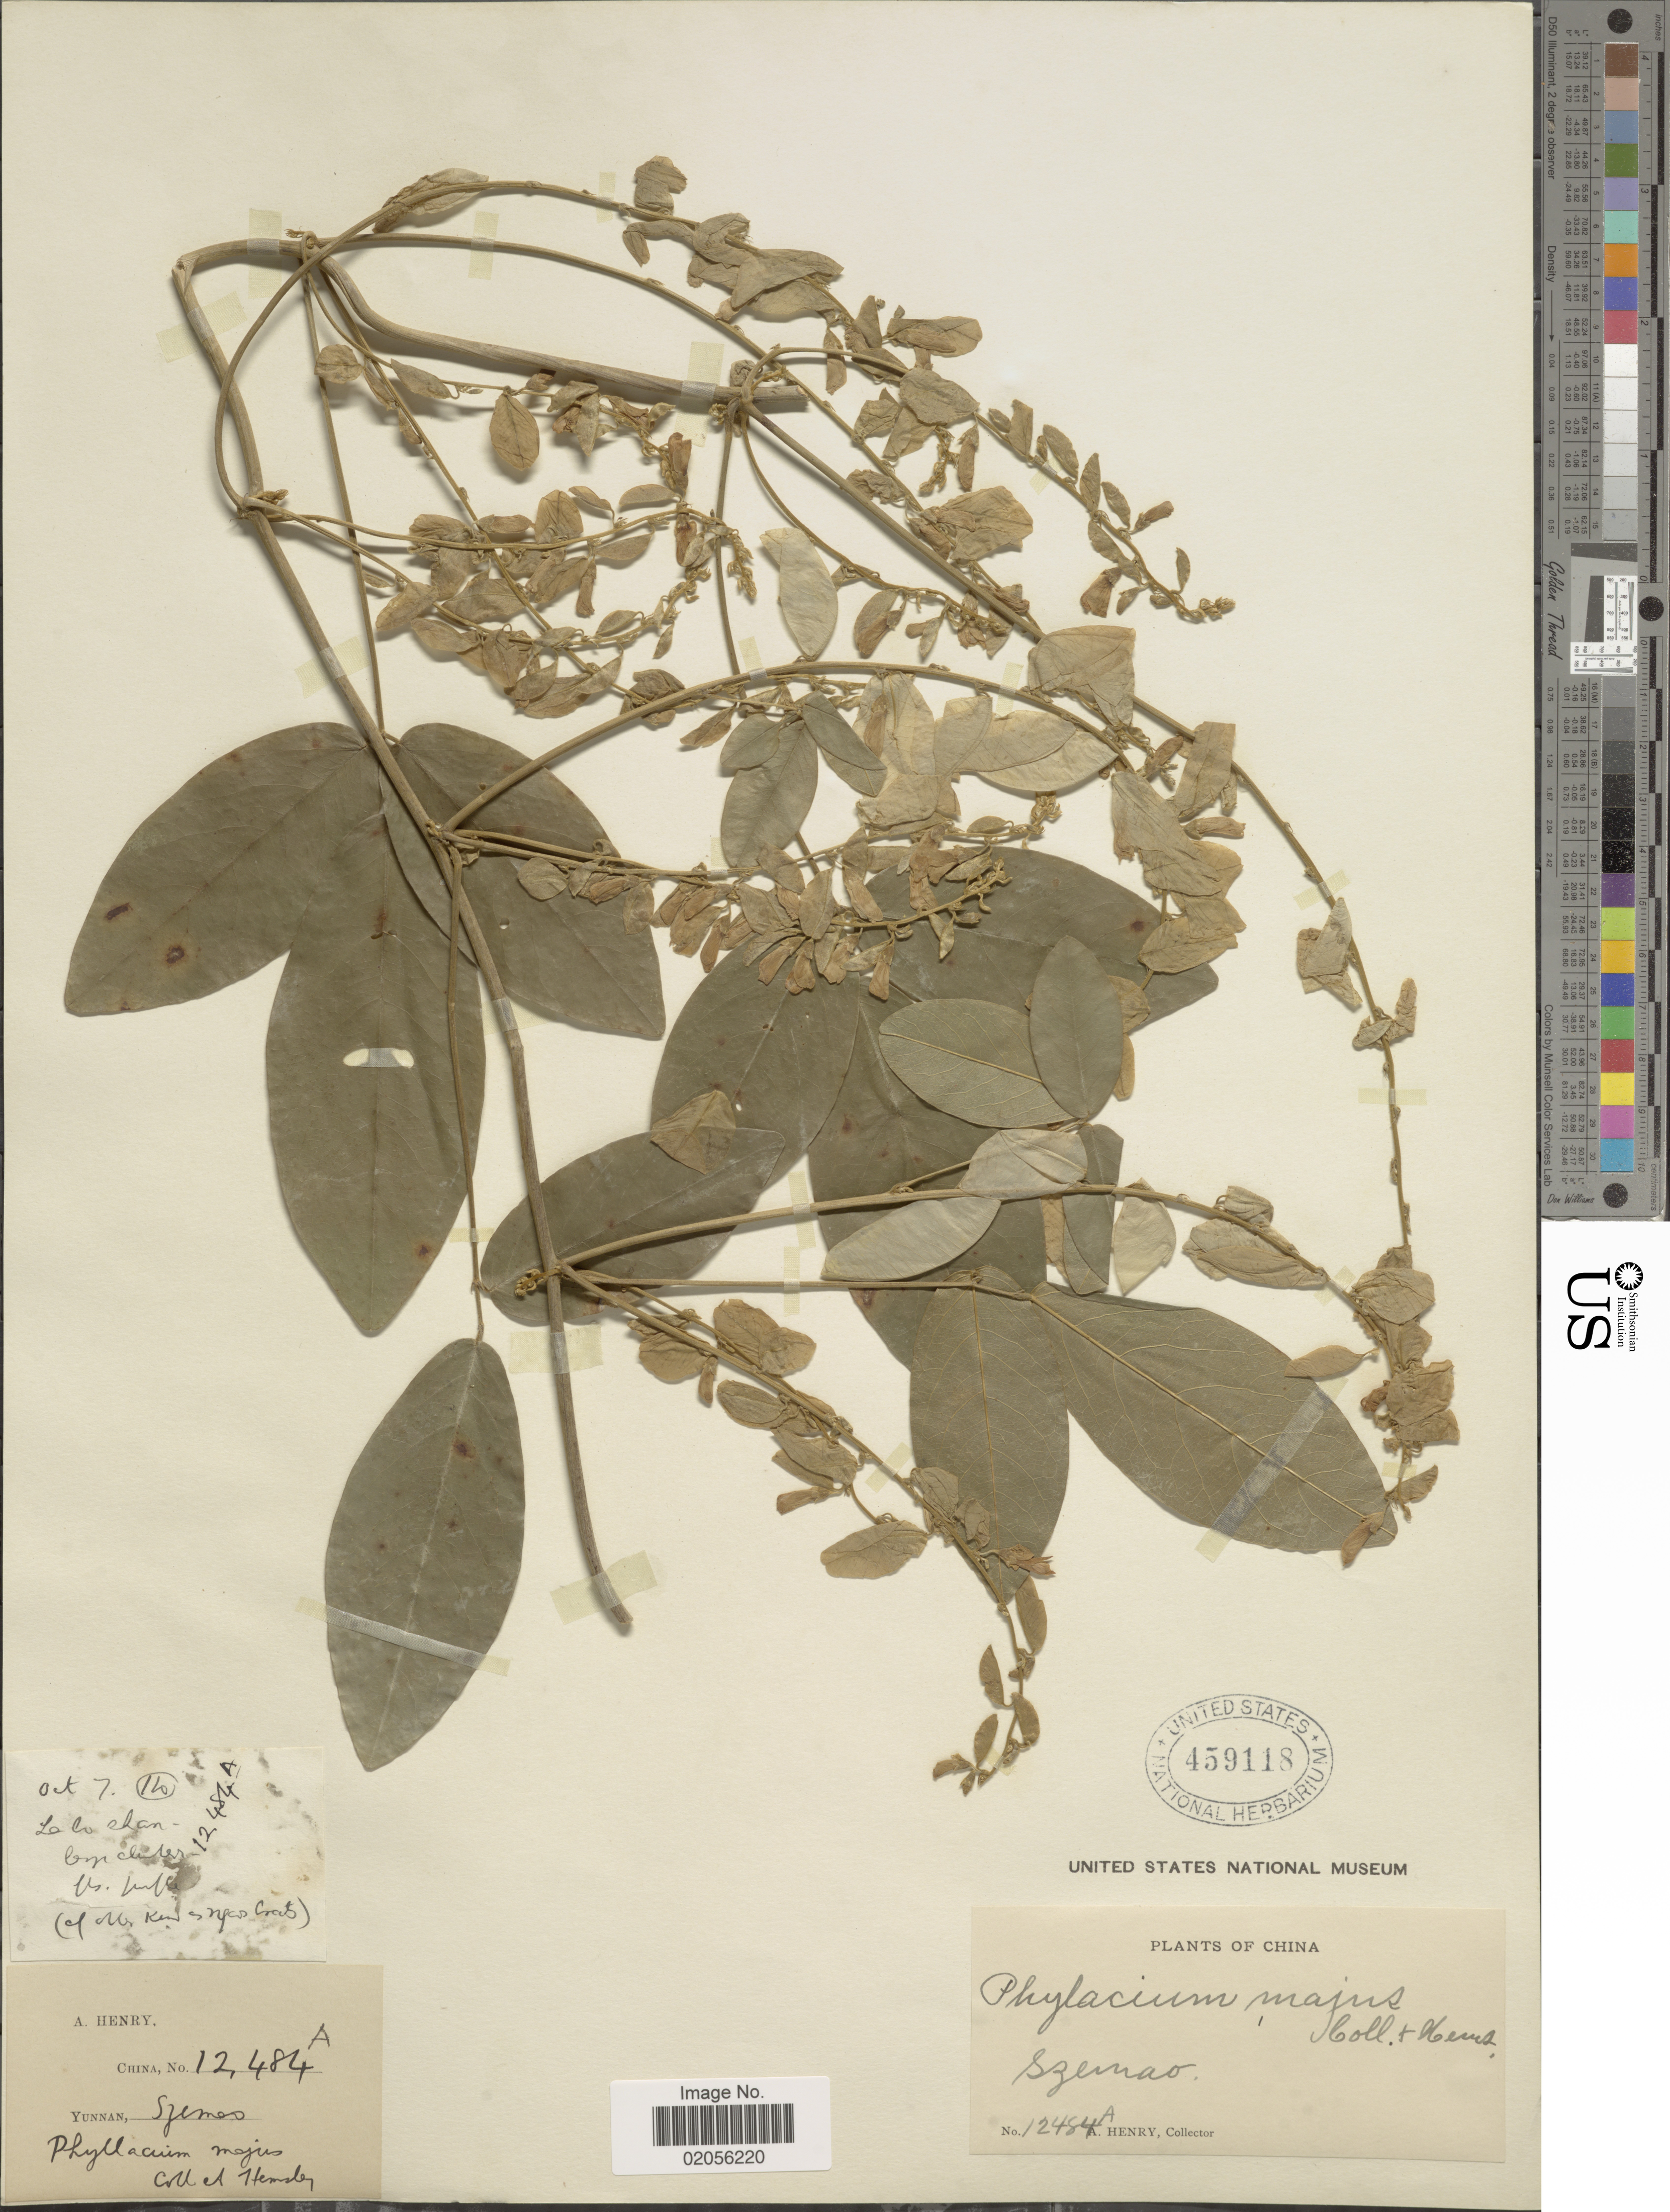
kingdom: Plantae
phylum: Tracheophyta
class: Magnoliopsida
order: Fabales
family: Fabaceae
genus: Phylacium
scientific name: Phylacium majus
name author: Collett & Hemsl.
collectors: A. Henry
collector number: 12484 A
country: China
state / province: Yunnan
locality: Szemao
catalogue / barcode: US 459118